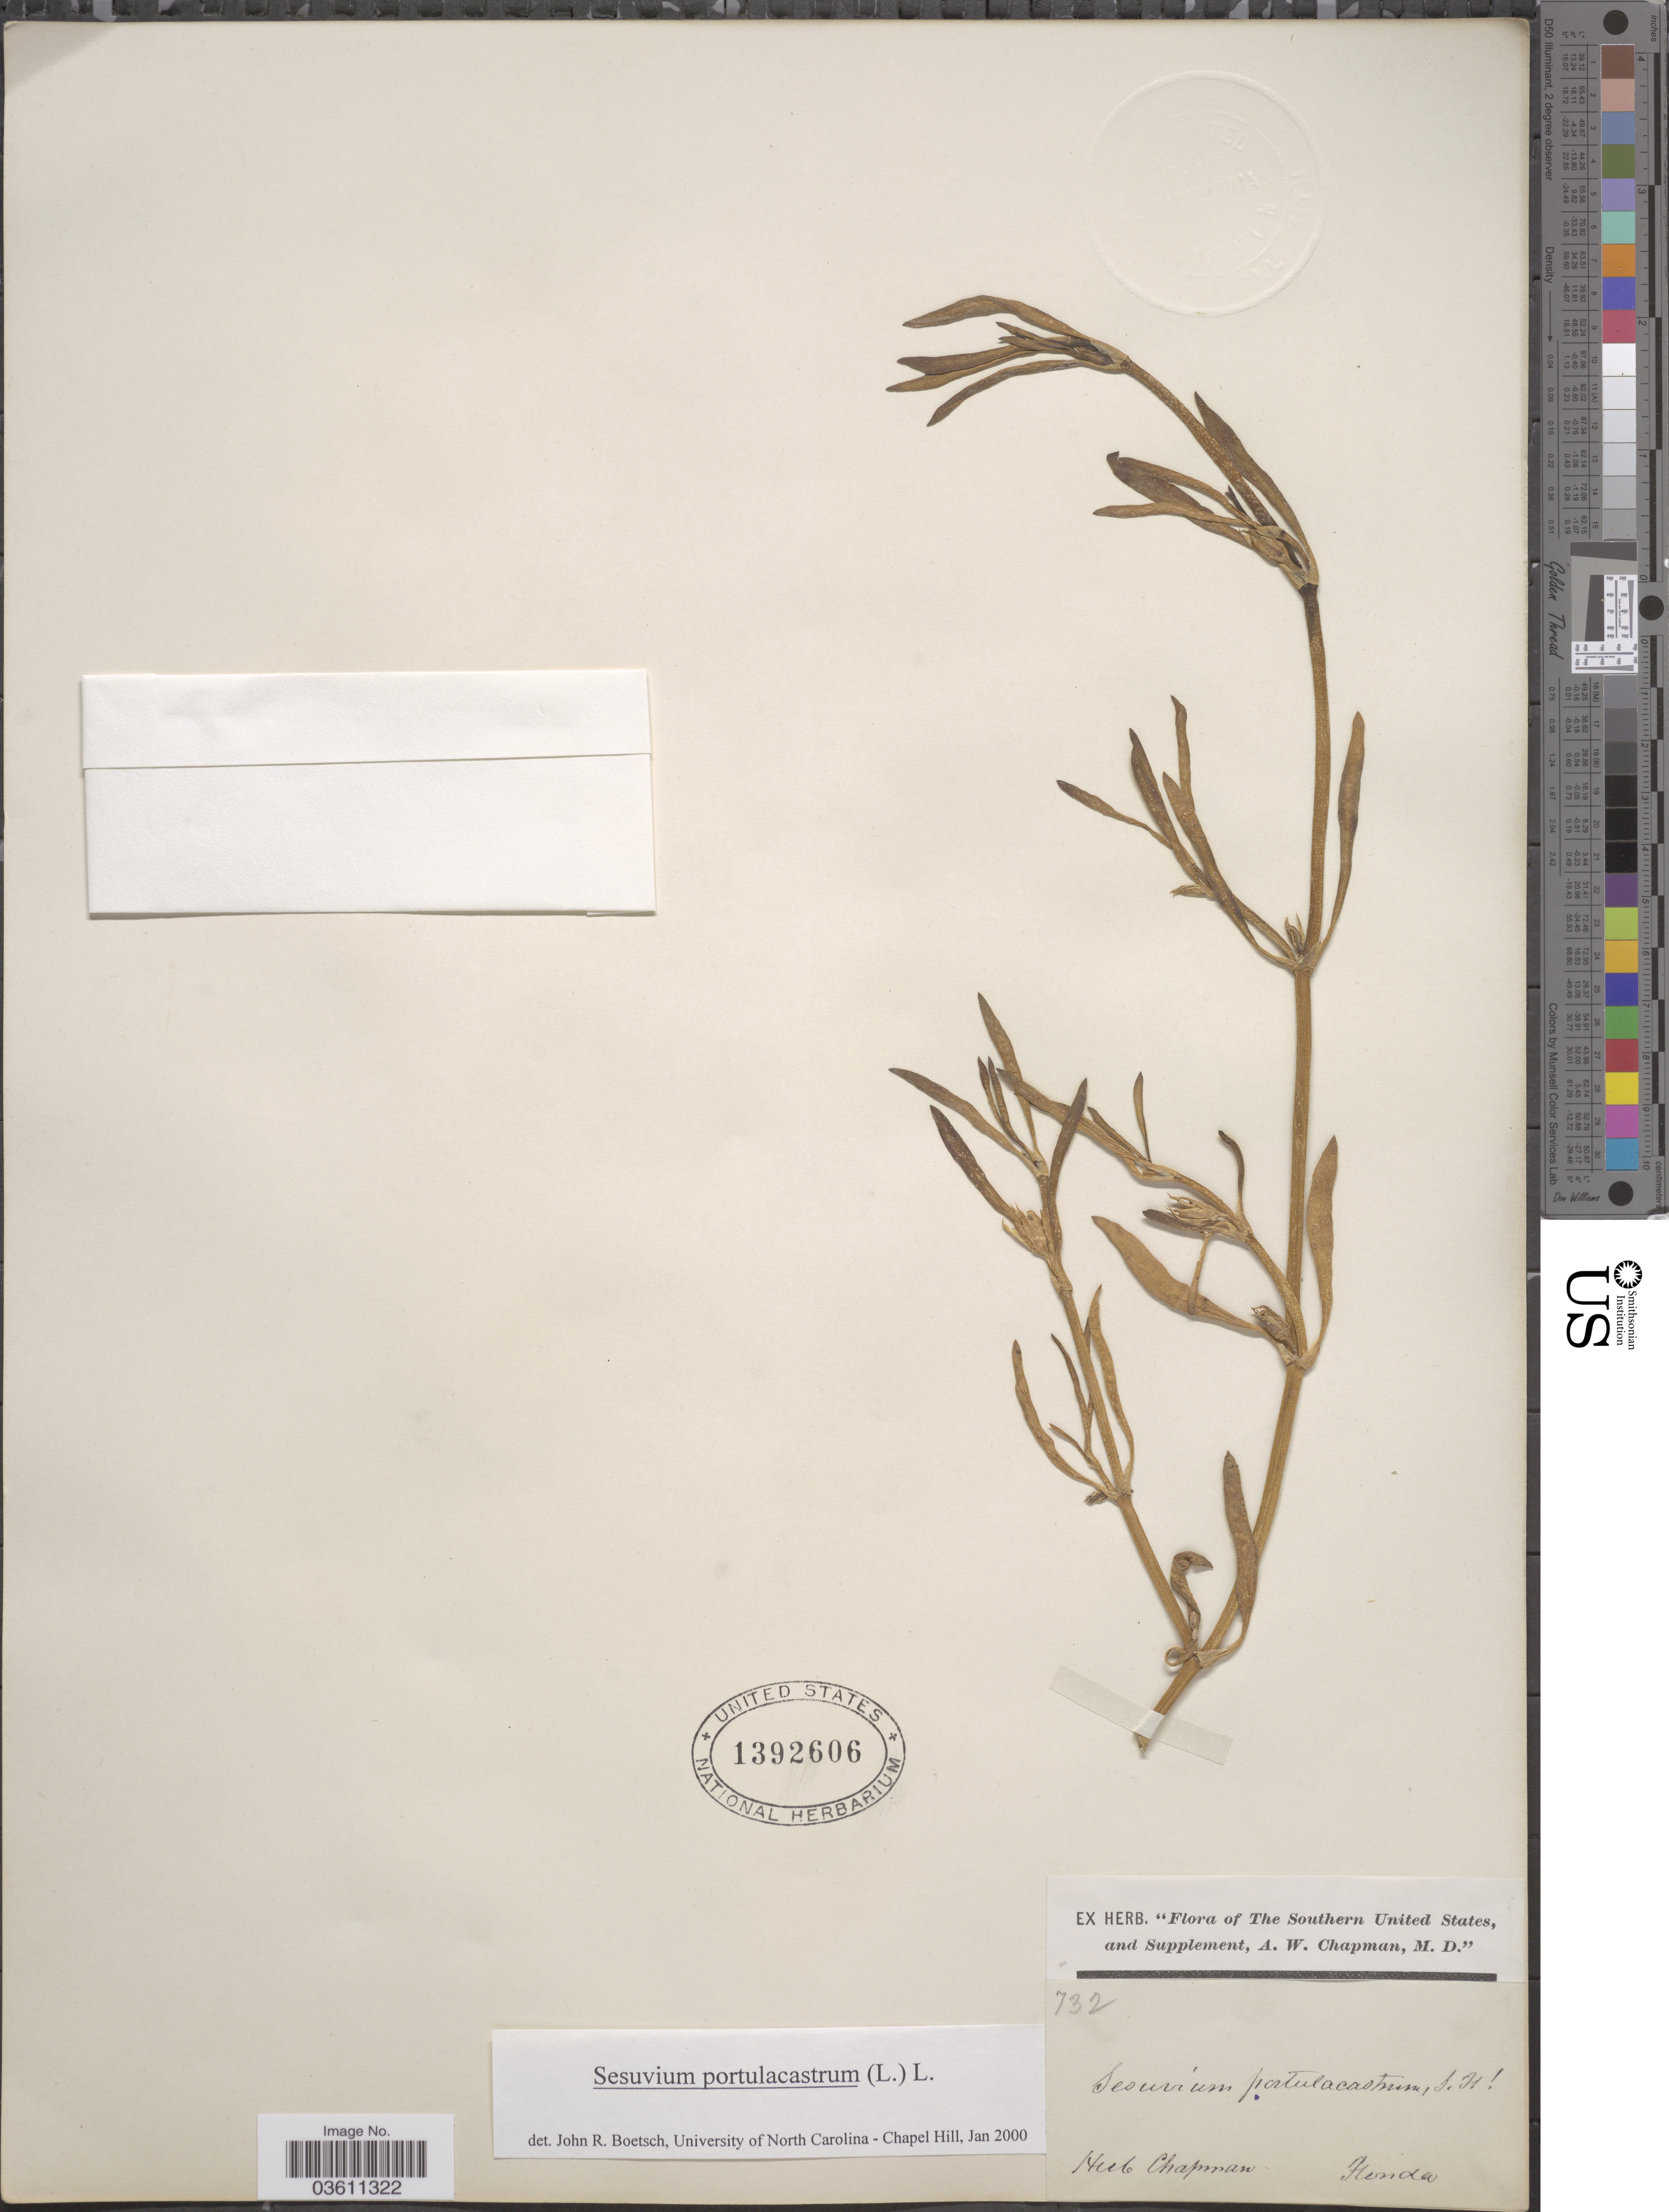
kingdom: Plantae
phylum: Tracheophyta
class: Magnoliopsida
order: Caryophyllales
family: Aizoaceae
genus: Sesuvium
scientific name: Sesuvium portulacastrum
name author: (L.) L.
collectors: ex herb. A.W. Chapman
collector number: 732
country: United States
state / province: Florida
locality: Southern United States.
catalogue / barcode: US 1392606